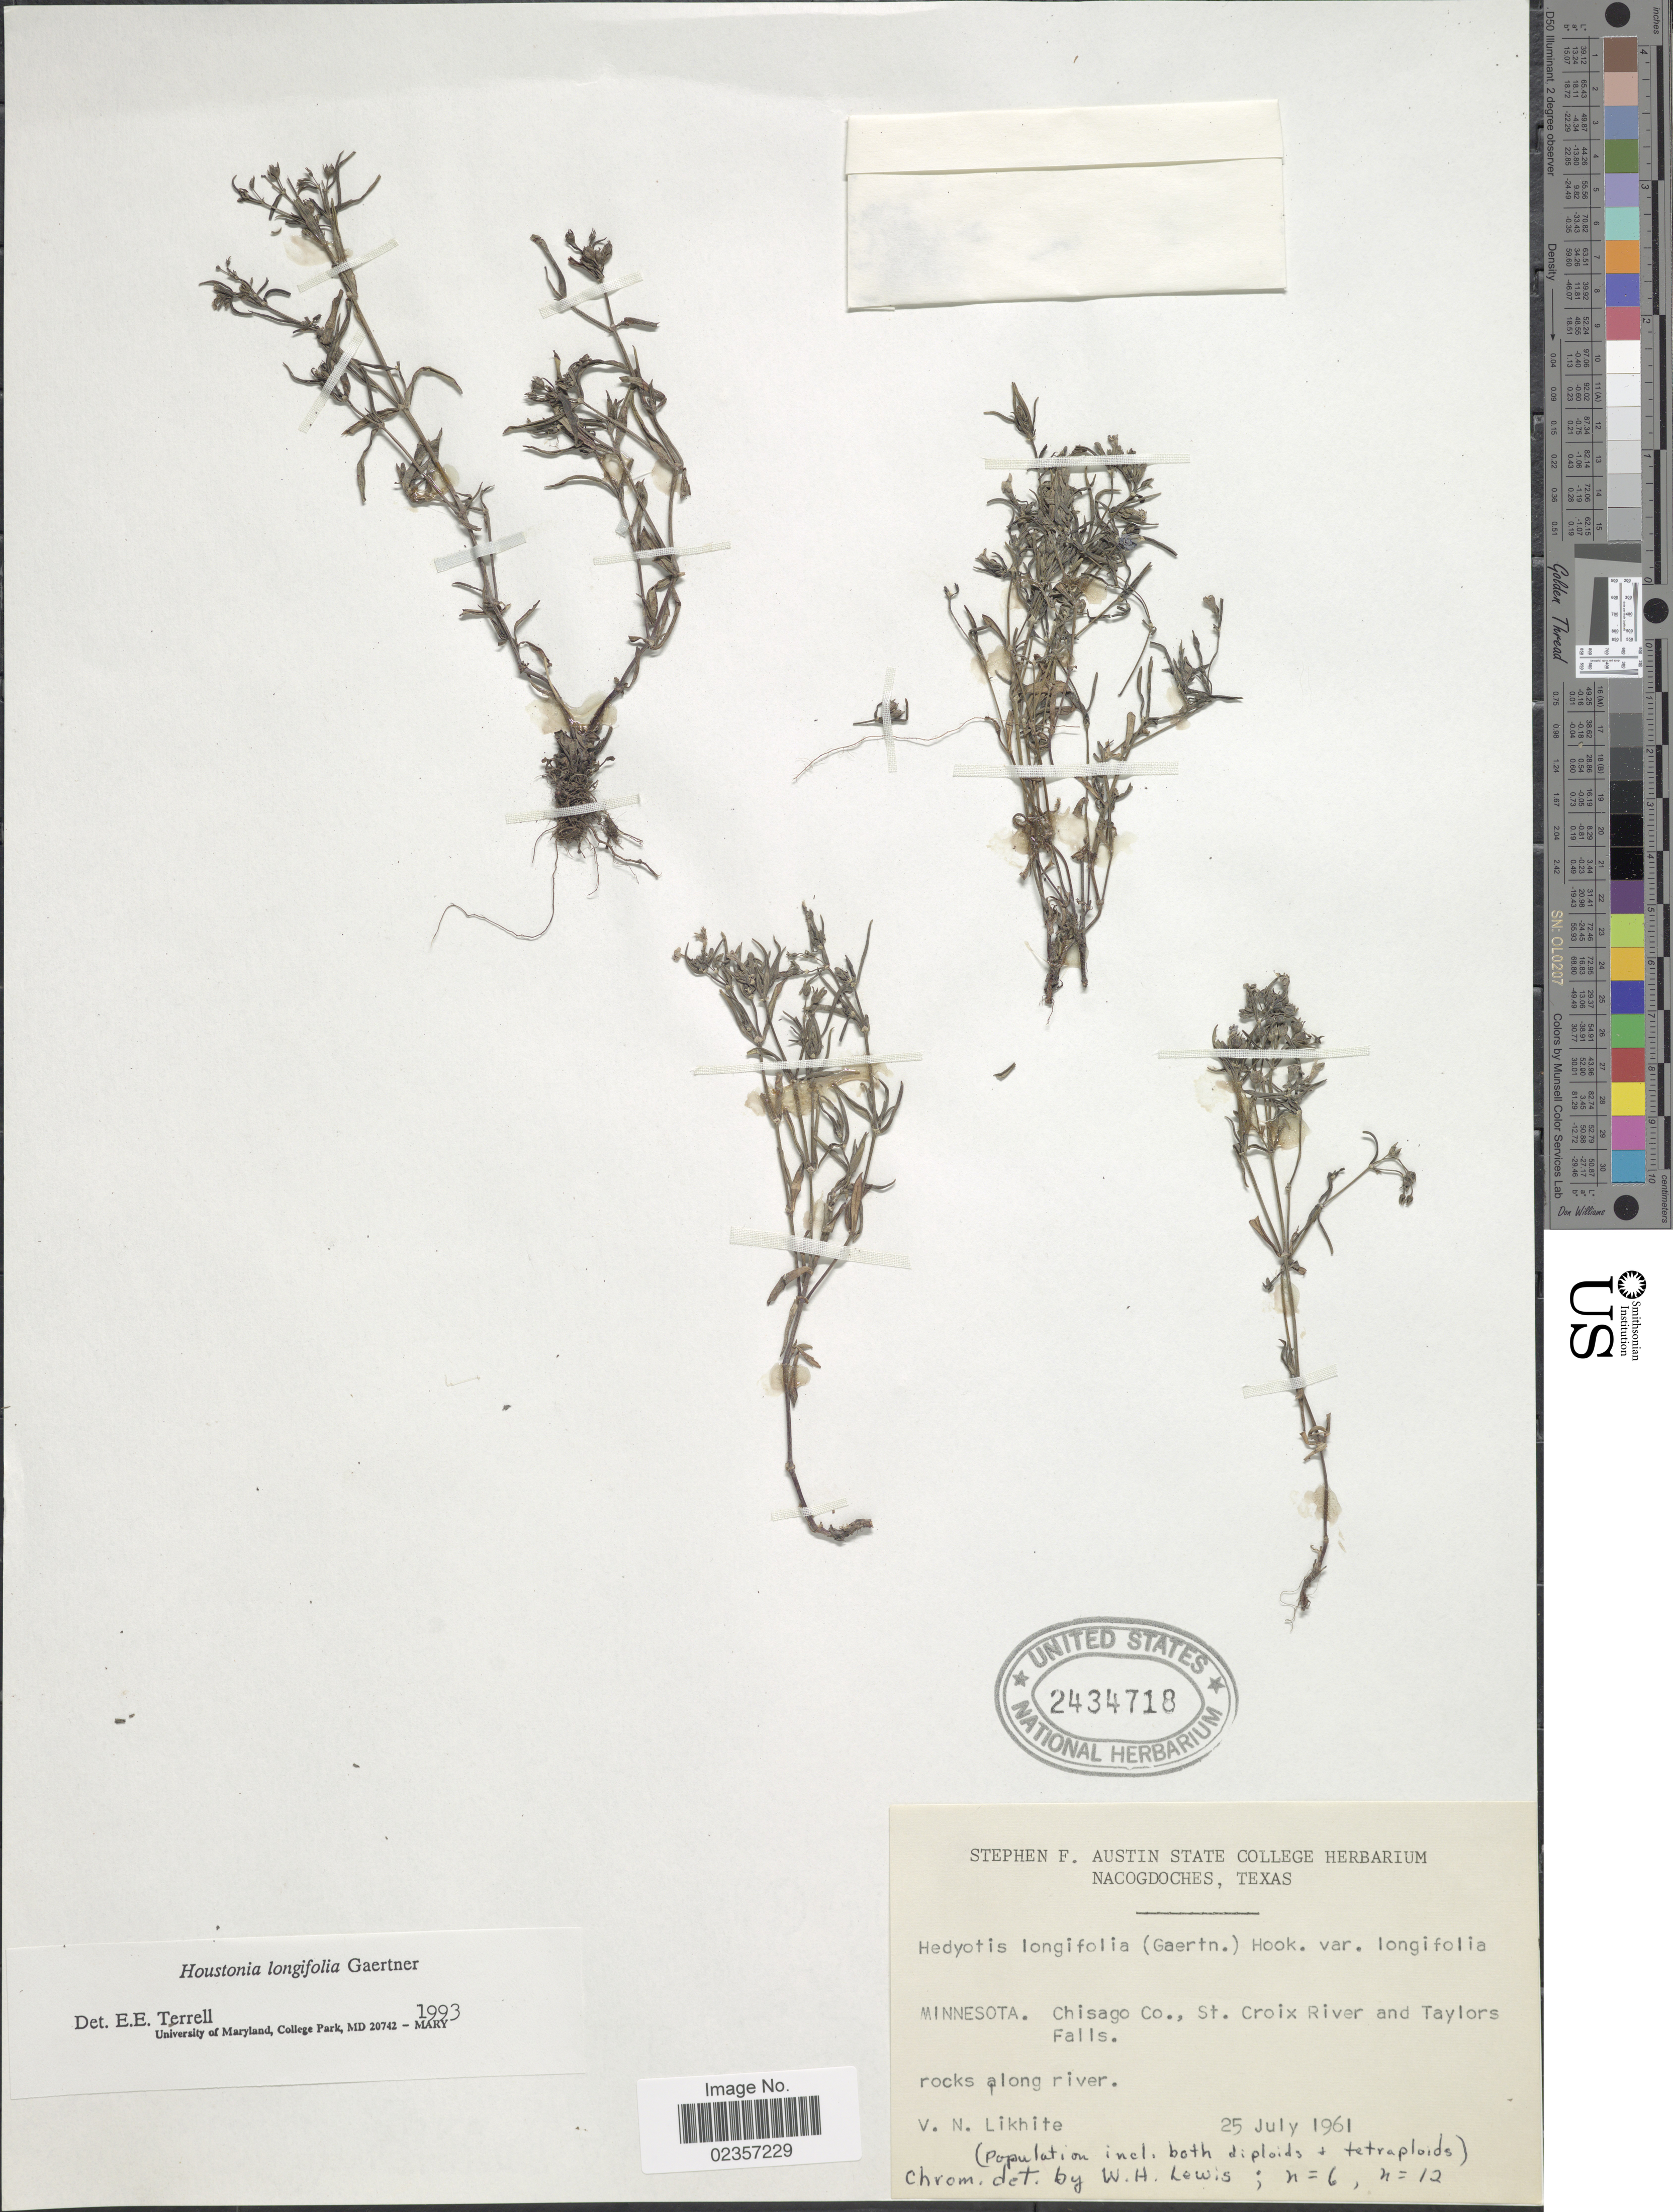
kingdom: Plantae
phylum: Tracheophyta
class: Magnoliopsida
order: Gentianales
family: Rubiaceae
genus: Houstonia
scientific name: Houstonia longifolia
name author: Gaertn.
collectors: V. Likhite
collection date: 1961-07-25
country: United States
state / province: Minnesota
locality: Chisago Co., St Croix River and Taylors Falls, rocks along river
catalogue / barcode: US 2434718